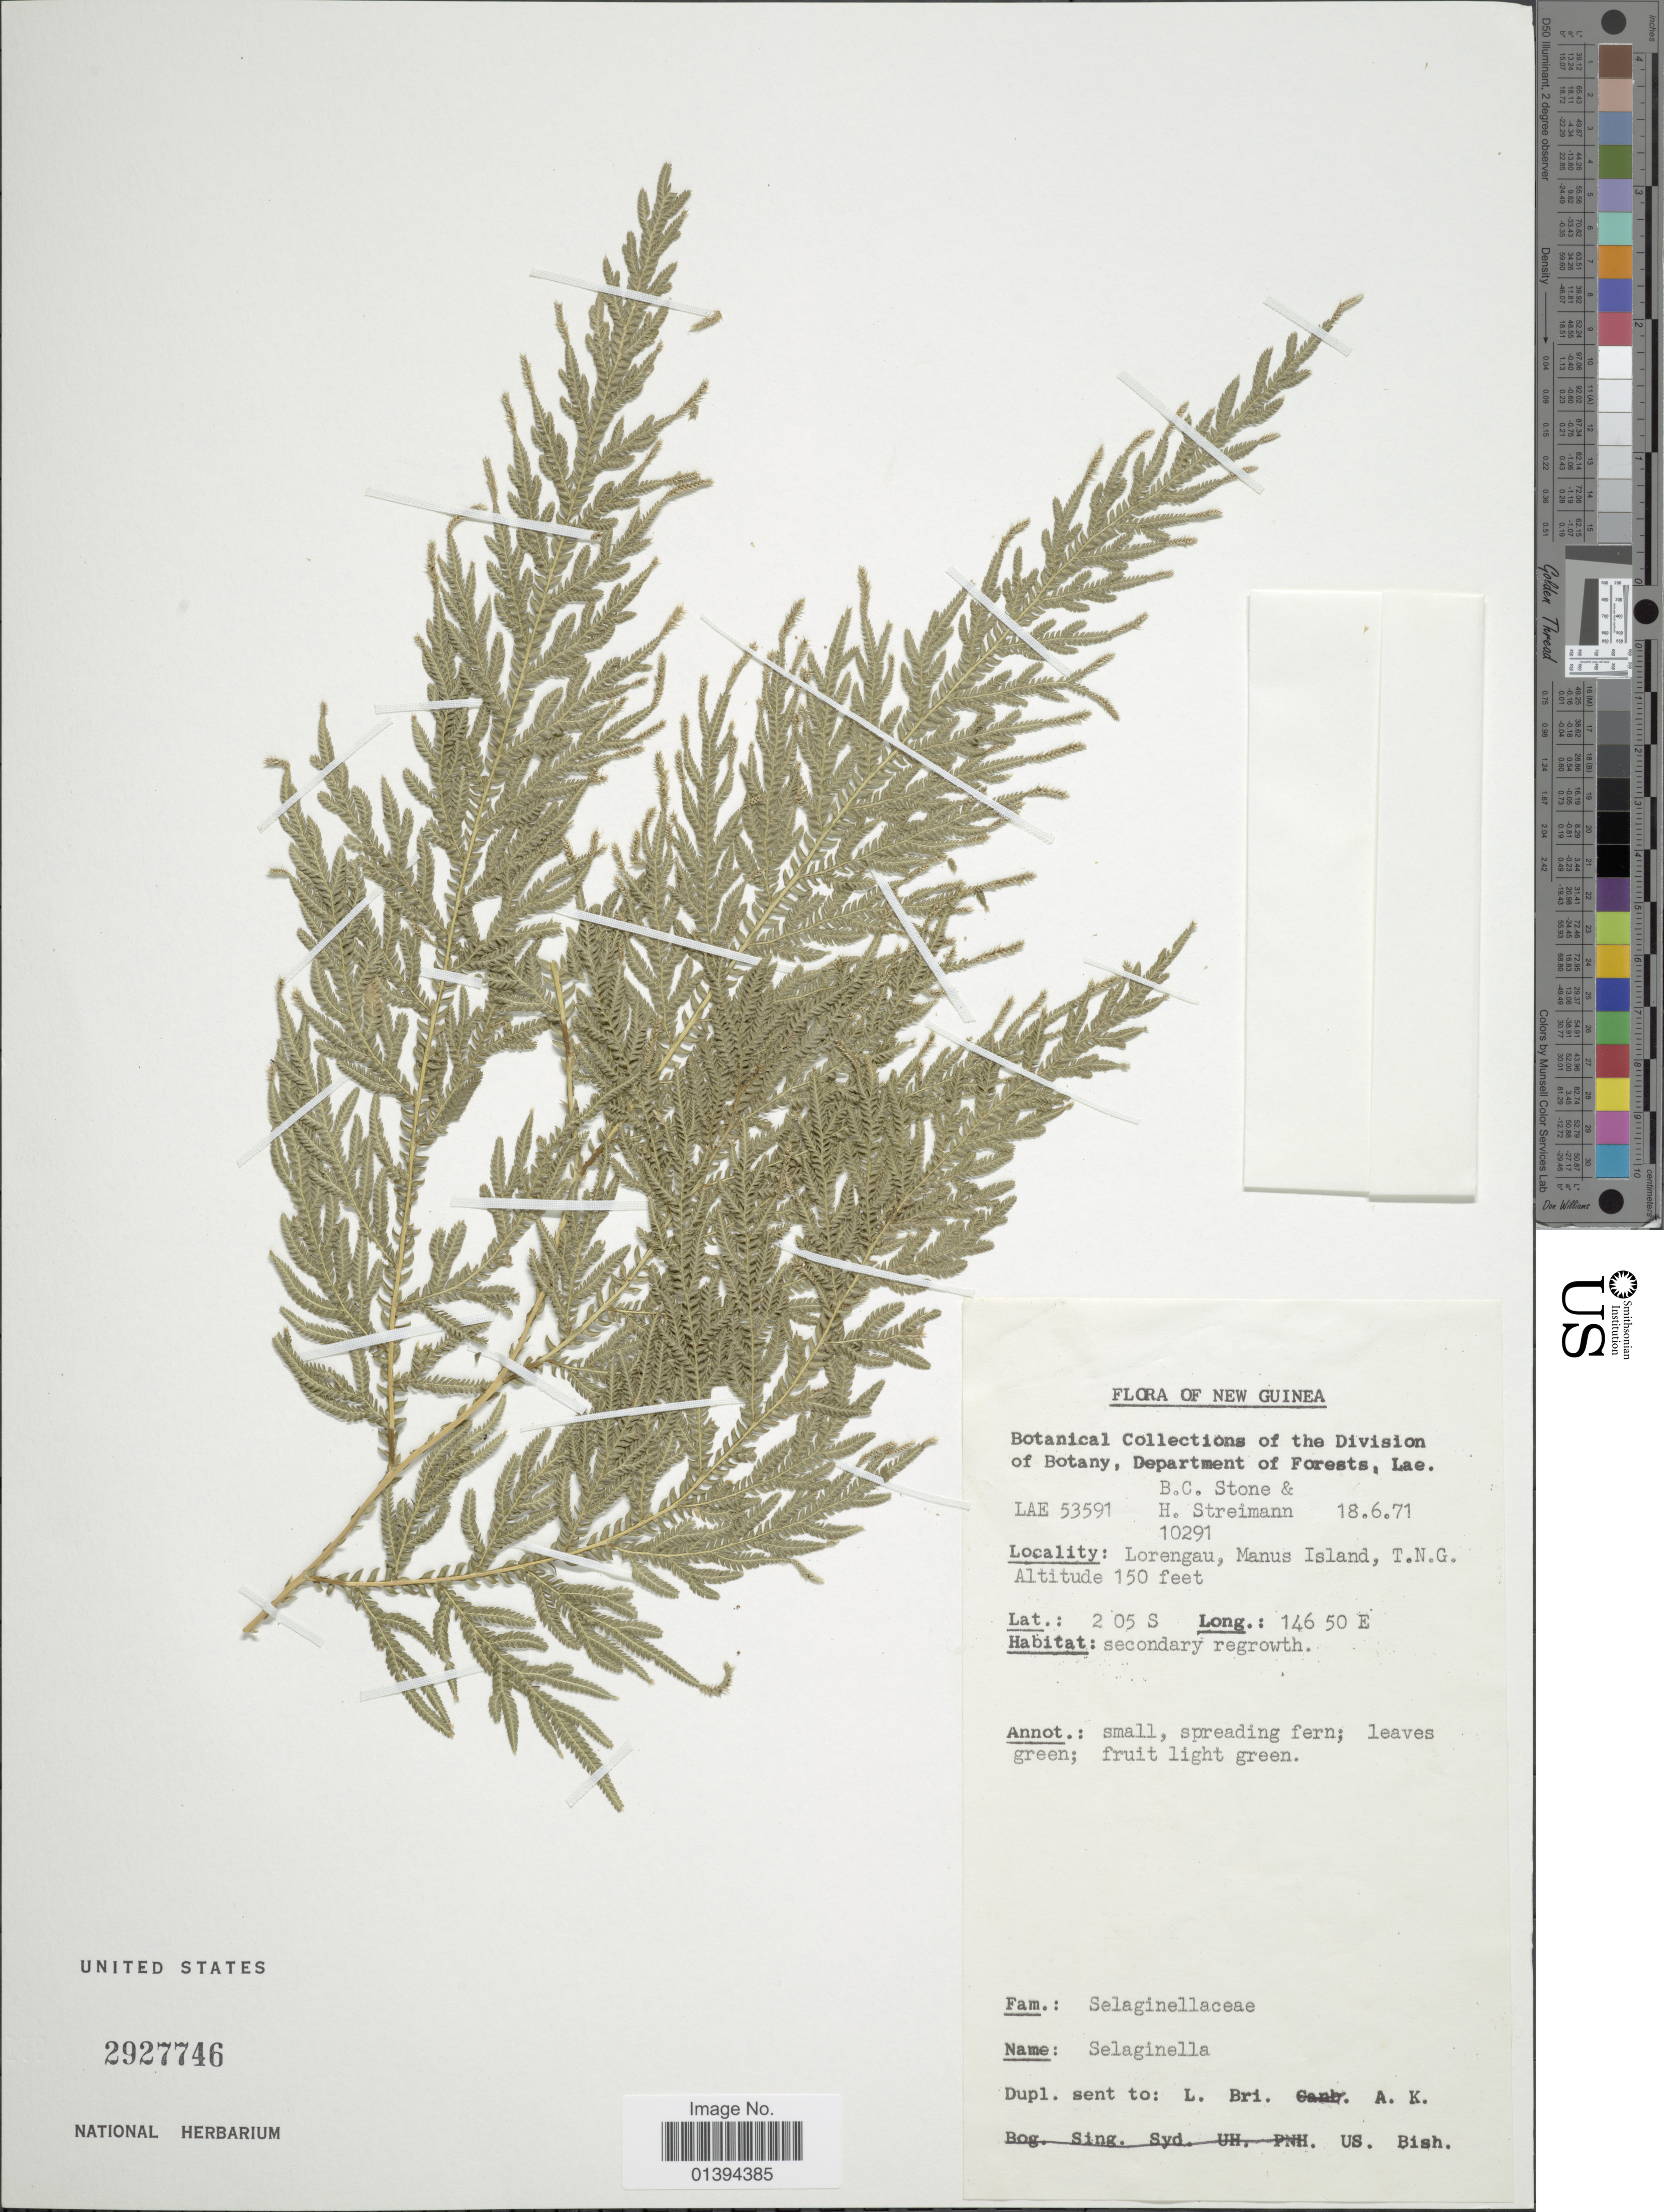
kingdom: Plantae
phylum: Tracheophyta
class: Lycopodiopsida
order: Selaginellales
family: Selaginellaceae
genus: Selaginella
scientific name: Selaginella sp.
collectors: B. C. Stone & H. Streimann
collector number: LAE 53591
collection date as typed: Transcribed d/m/y: 18/6/71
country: Papua New Guinea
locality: New Guinea, Lorengau, Manus Island, T.N.G.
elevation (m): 46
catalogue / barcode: US 2927746